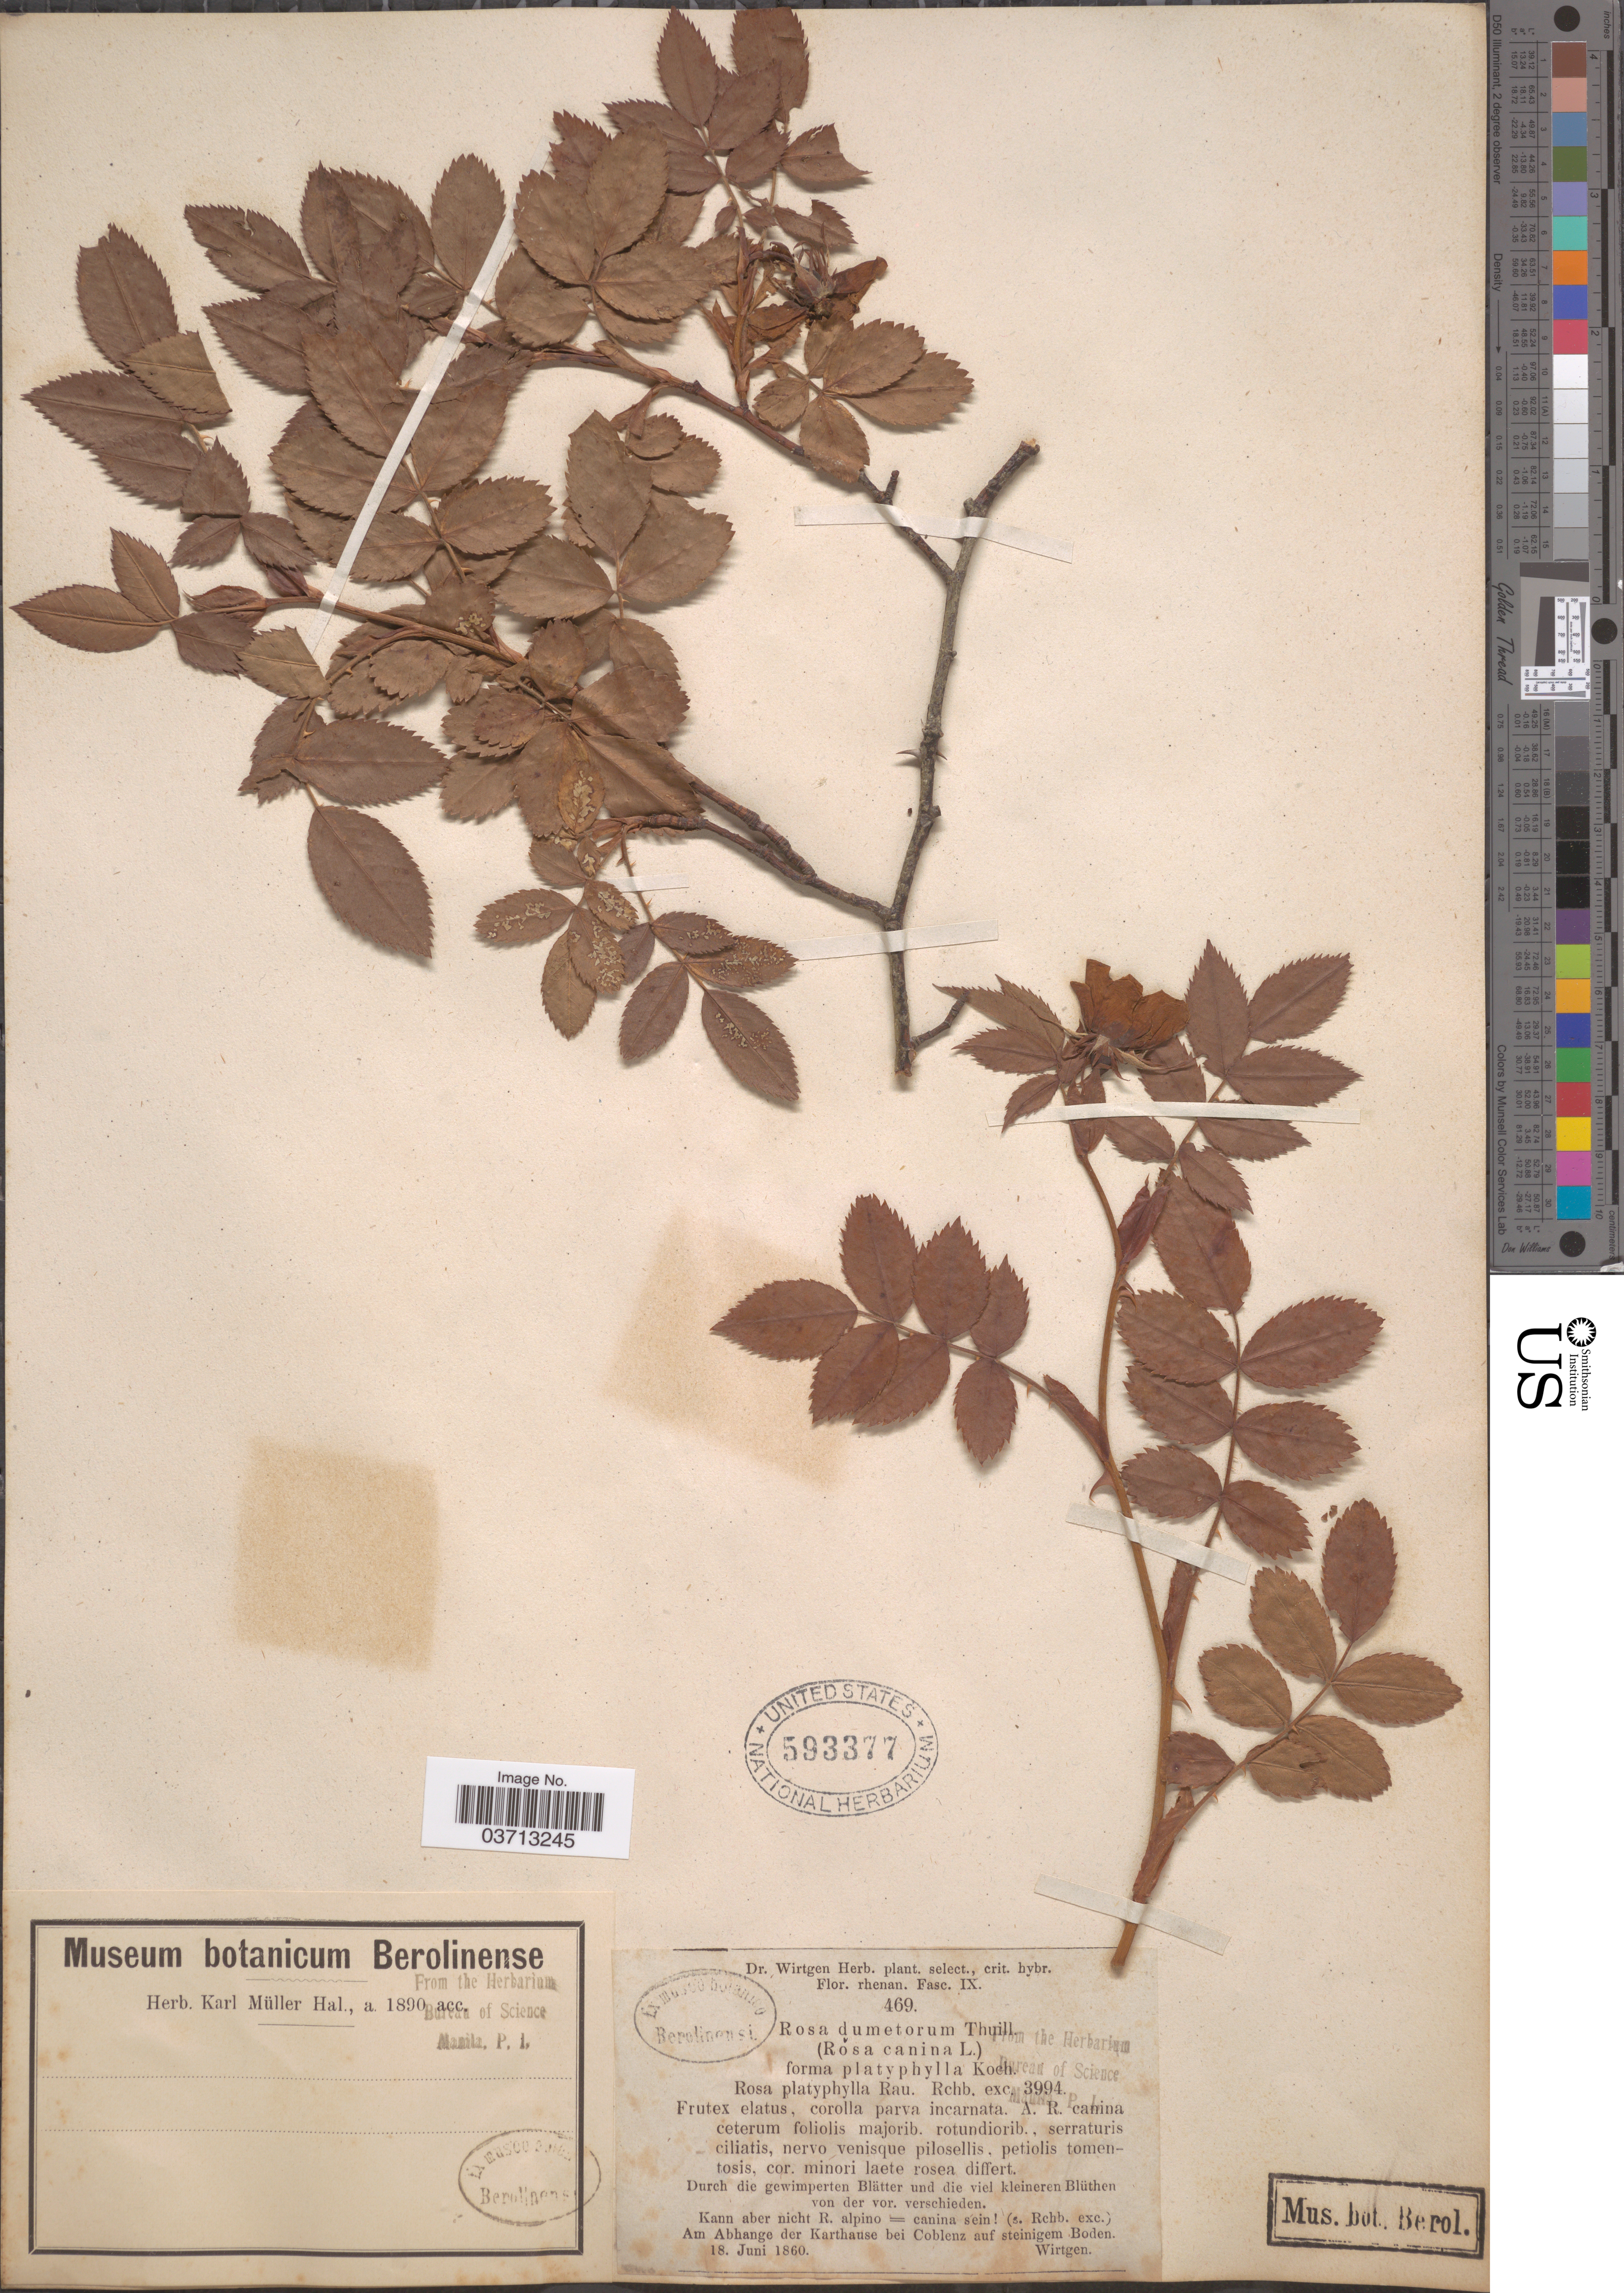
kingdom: Plantae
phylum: Tracheophyta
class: Magnoliopsida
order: Rosales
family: Rosaceae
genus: Rosa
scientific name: Rosa dumetorum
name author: Lange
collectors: Wirtgen, --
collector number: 469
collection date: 1860-06-18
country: Germany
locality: Rhenan. Fasc. [unsure placement] Am Abhange der Karthause bei Coblenz auf steinigem Boden.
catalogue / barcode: US 593377